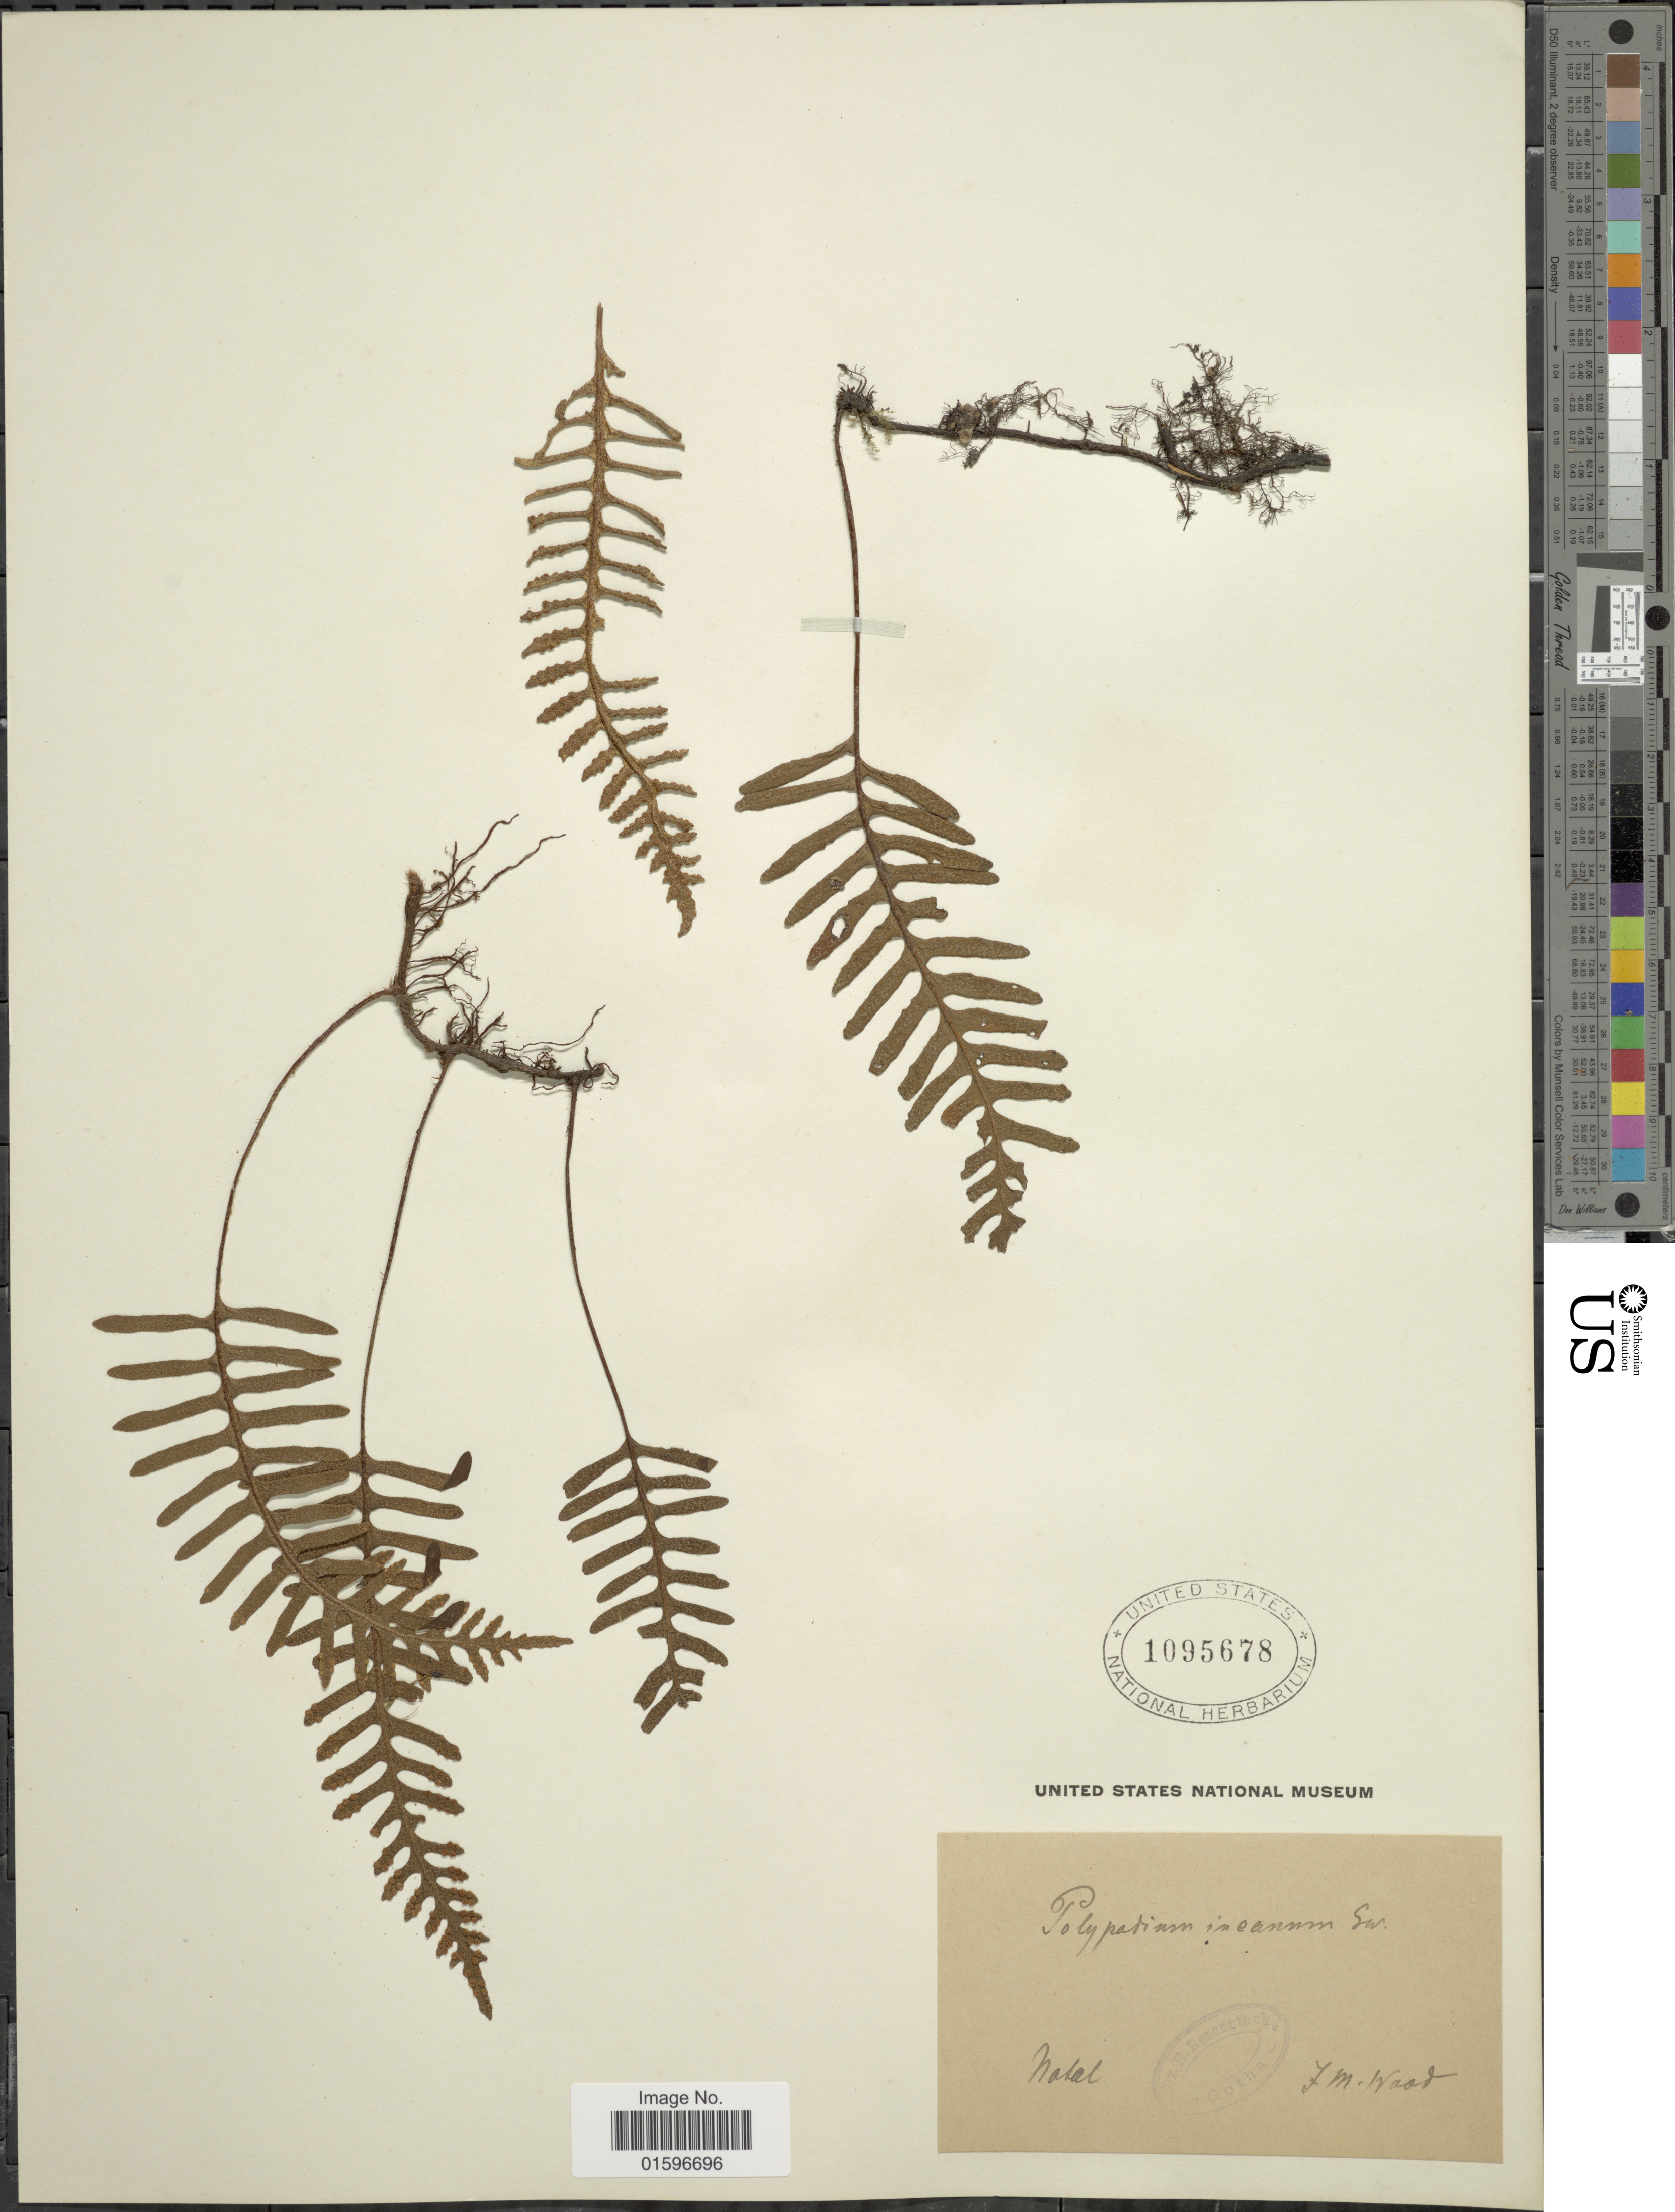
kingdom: Plantae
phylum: Tracheophyta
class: Polypodiopsida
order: Polypodiales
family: Polypodiaceae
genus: Polypodium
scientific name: Polypodium eckloni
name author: Kunze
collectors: J. M. Wood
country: South Africa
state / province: KwaZulu-Natal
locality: Natal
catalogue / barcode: US 1095678